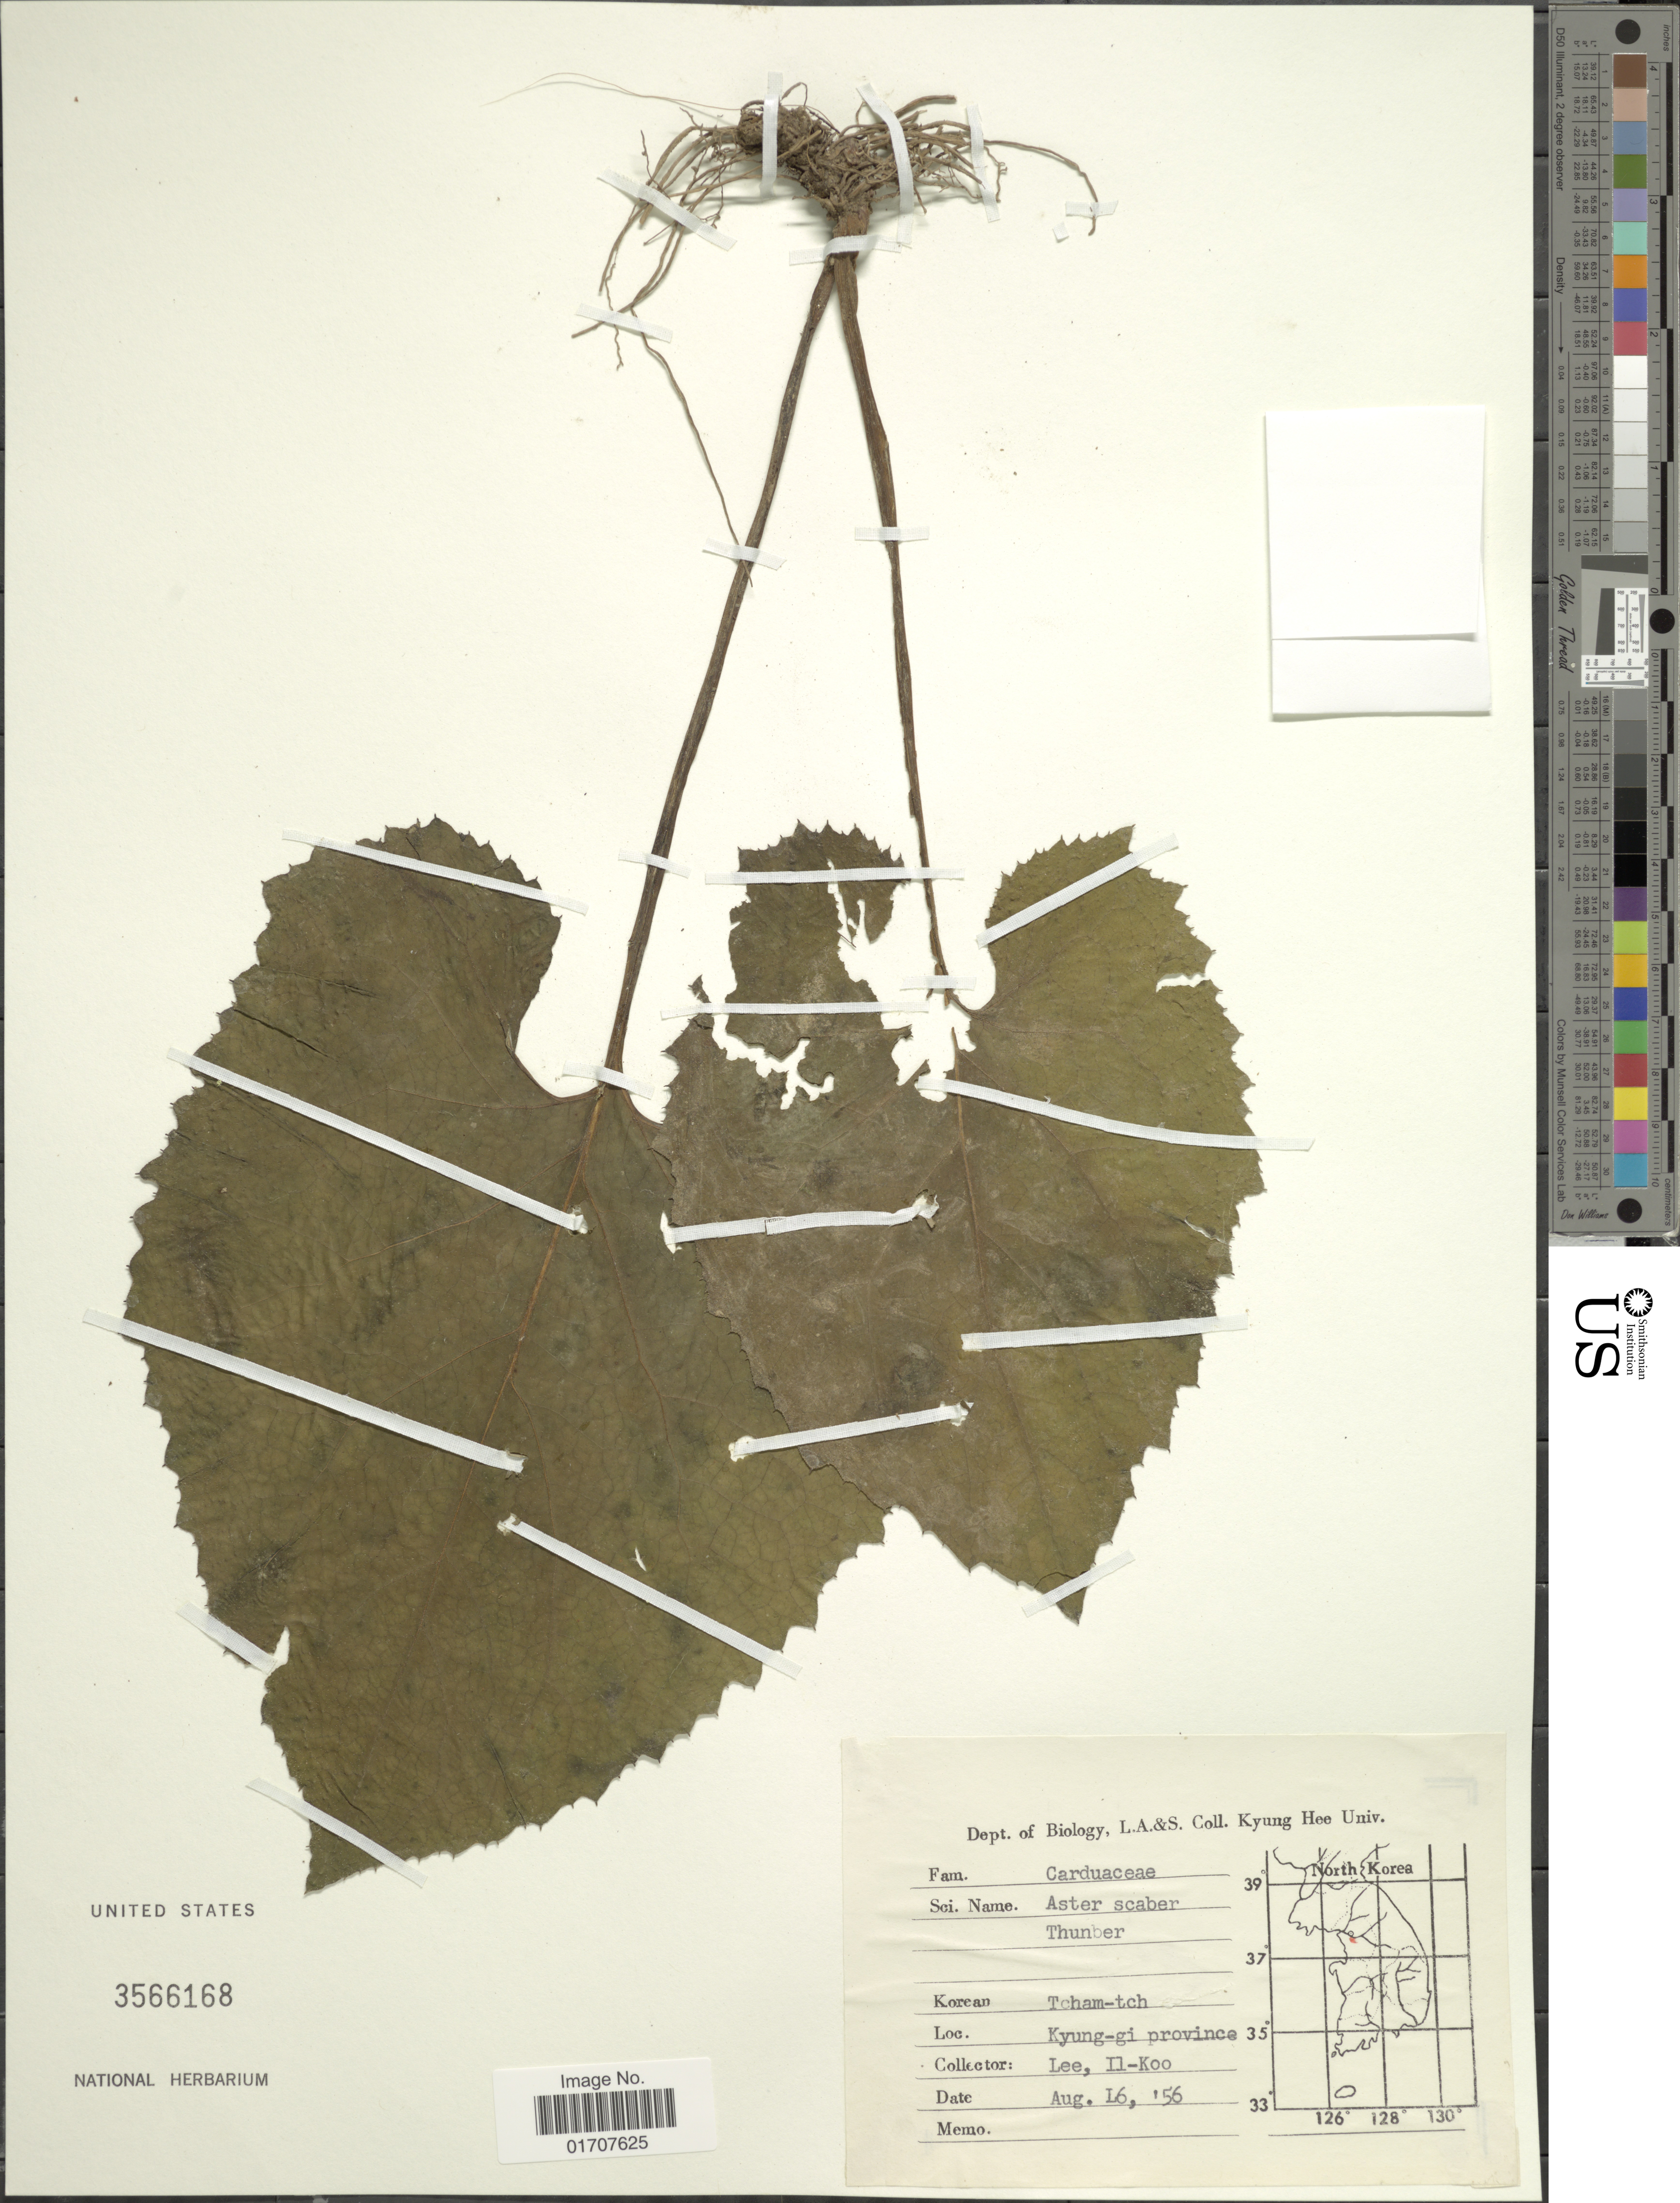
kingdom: Plantae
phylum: Tracheophyta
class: Magnoliopsida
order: Asterales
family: Asteraceae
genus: Doellingeria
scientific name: Doellingeria scaber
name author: (Thunb.) Nees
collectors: I. Lee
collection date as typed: Transcribed d/m/y: 16/8/56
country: South Korea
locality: Kyung-gi province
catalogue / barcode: US 3566168